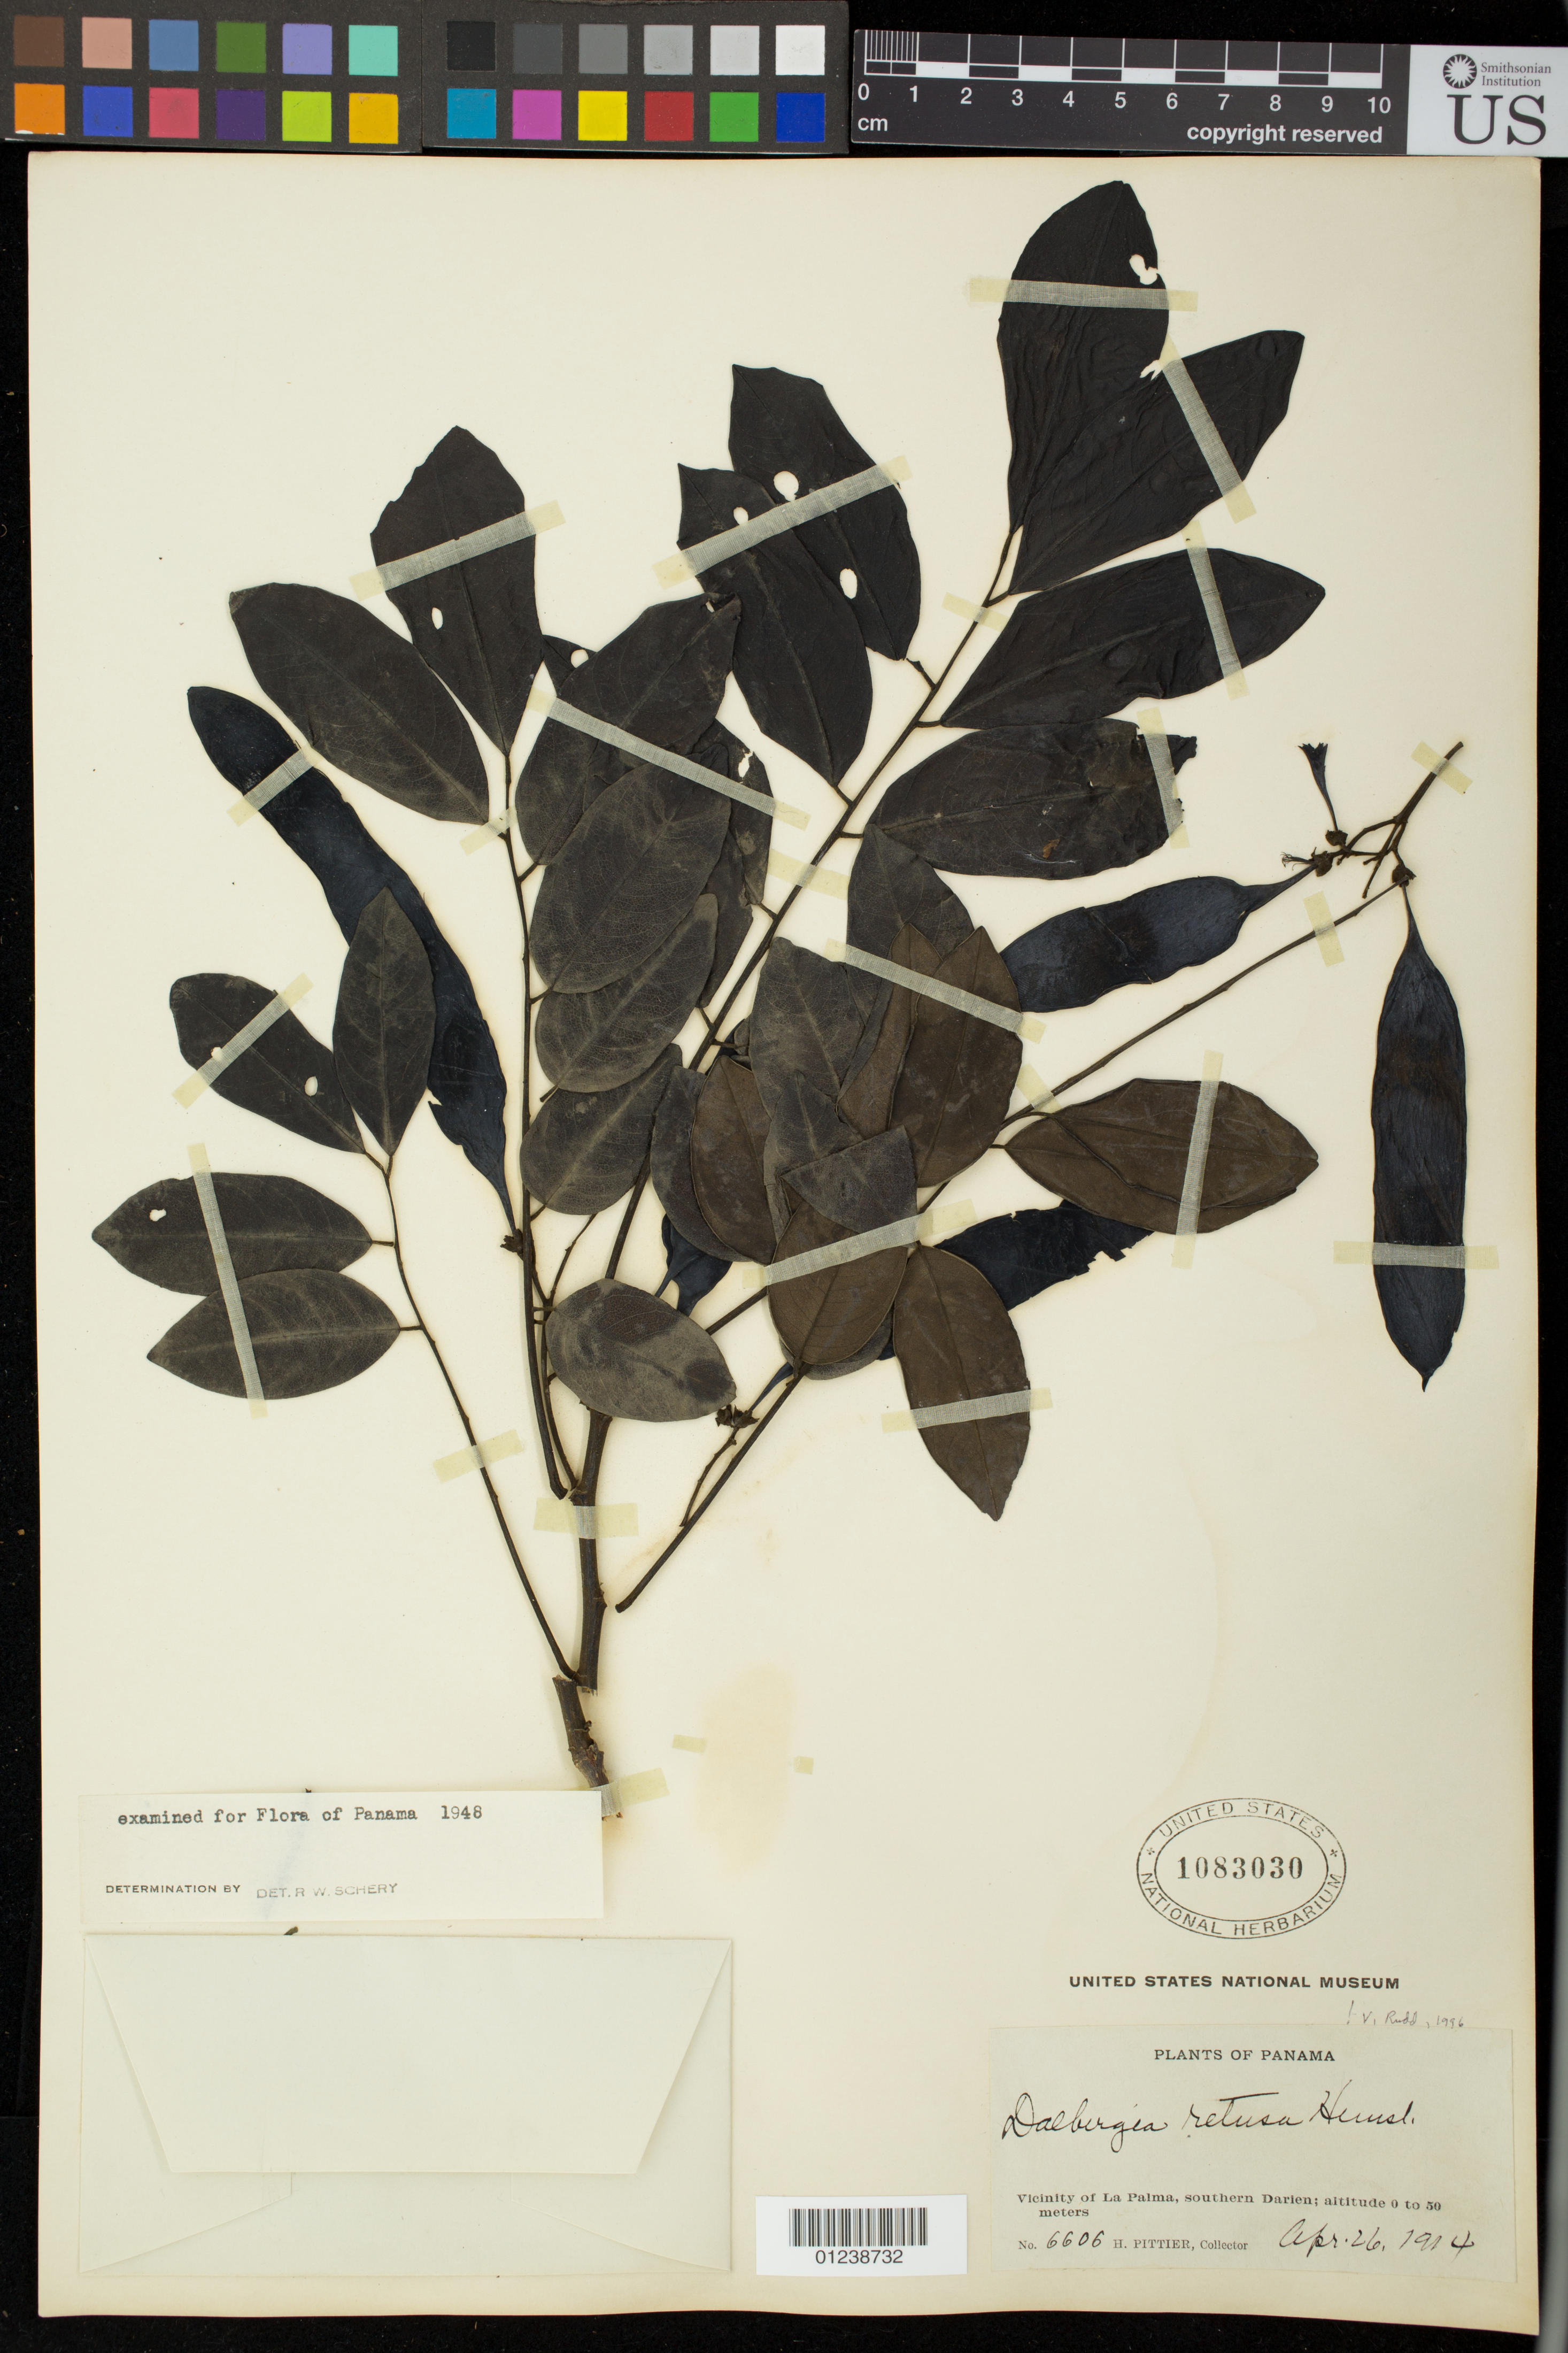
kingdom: Plantae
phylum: Tracheophyta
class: Magnoliopsida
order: Fabales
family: Fabaceae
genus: Dalbergia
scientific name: Dalbergia retusa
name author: Hemsl.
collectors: H. F. Pittier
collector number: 6606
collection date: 1914-04-26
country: Panama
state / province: Darién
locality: Vicinity of La Palma, southern Darien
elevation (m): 0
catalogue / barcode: US 1083030